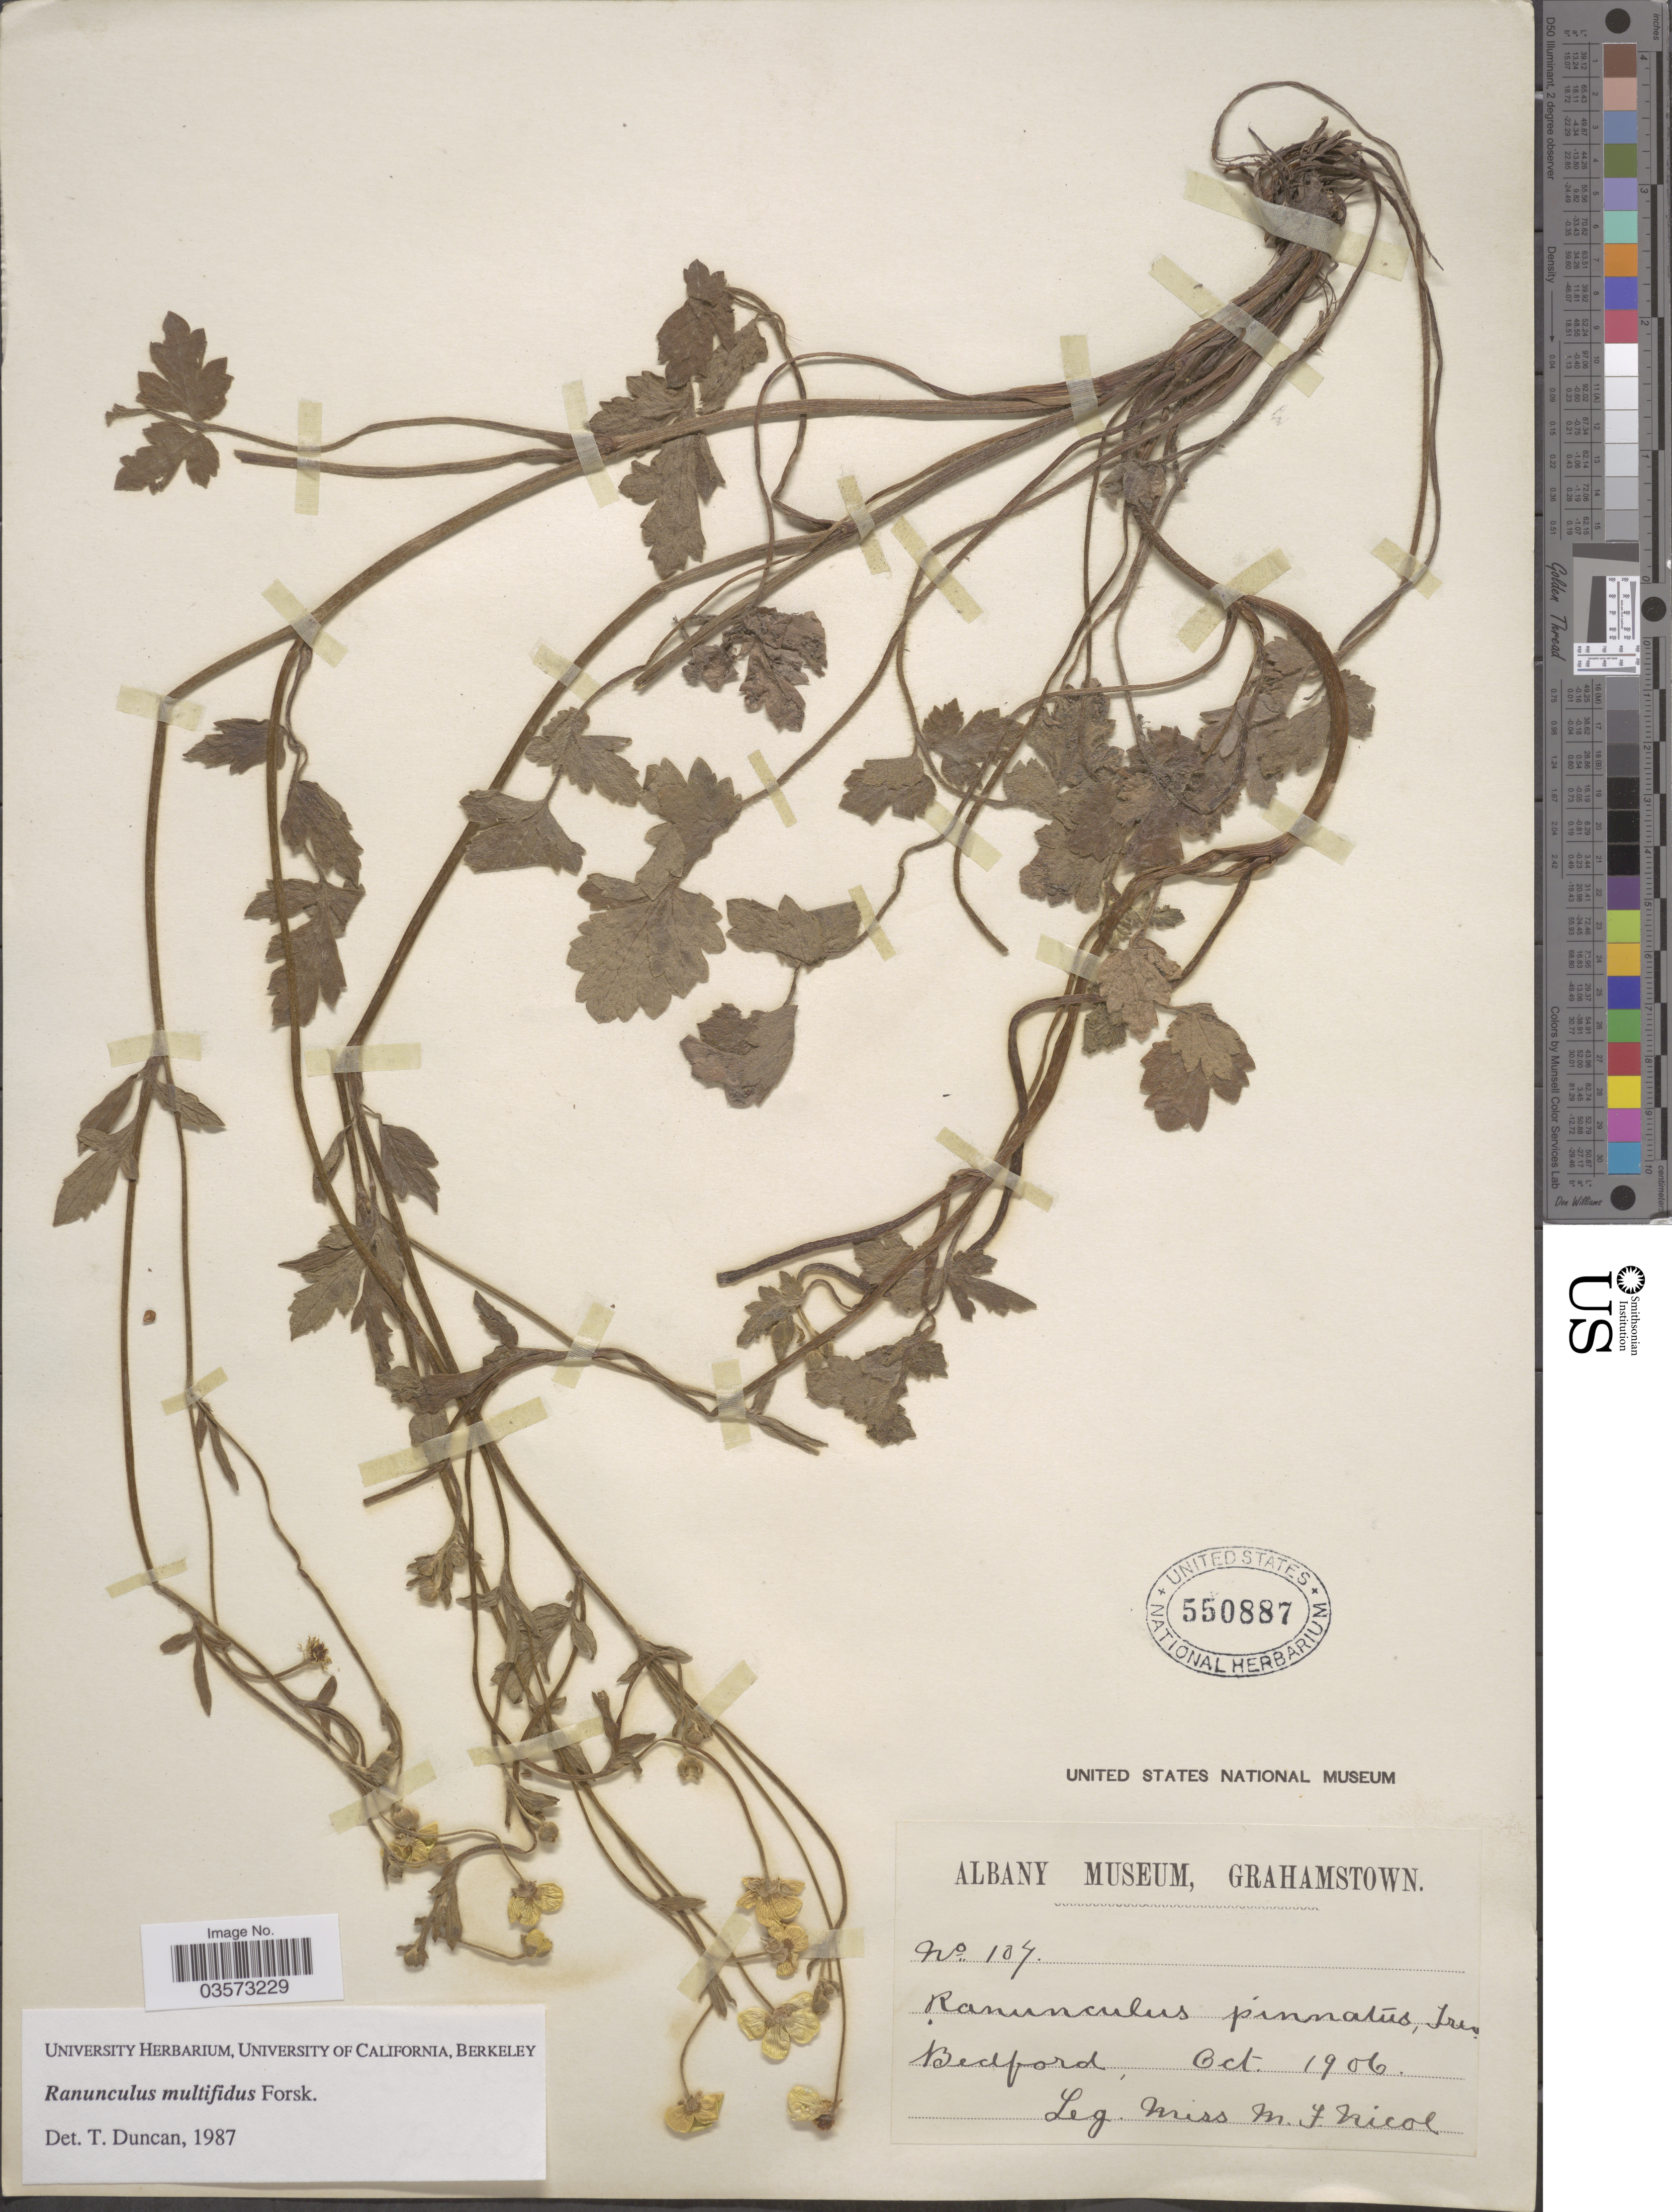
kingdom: Plantae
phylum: Tracheophyta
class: Magnoliopsida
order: Ranunculales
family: Ranunculaceae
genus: Ranunculus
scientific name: Ranunculus multifidus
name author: Forssk.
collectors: M. Nicol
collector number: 107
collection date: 1906-10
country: South Africa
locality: Bedford.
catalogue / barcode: US 550887